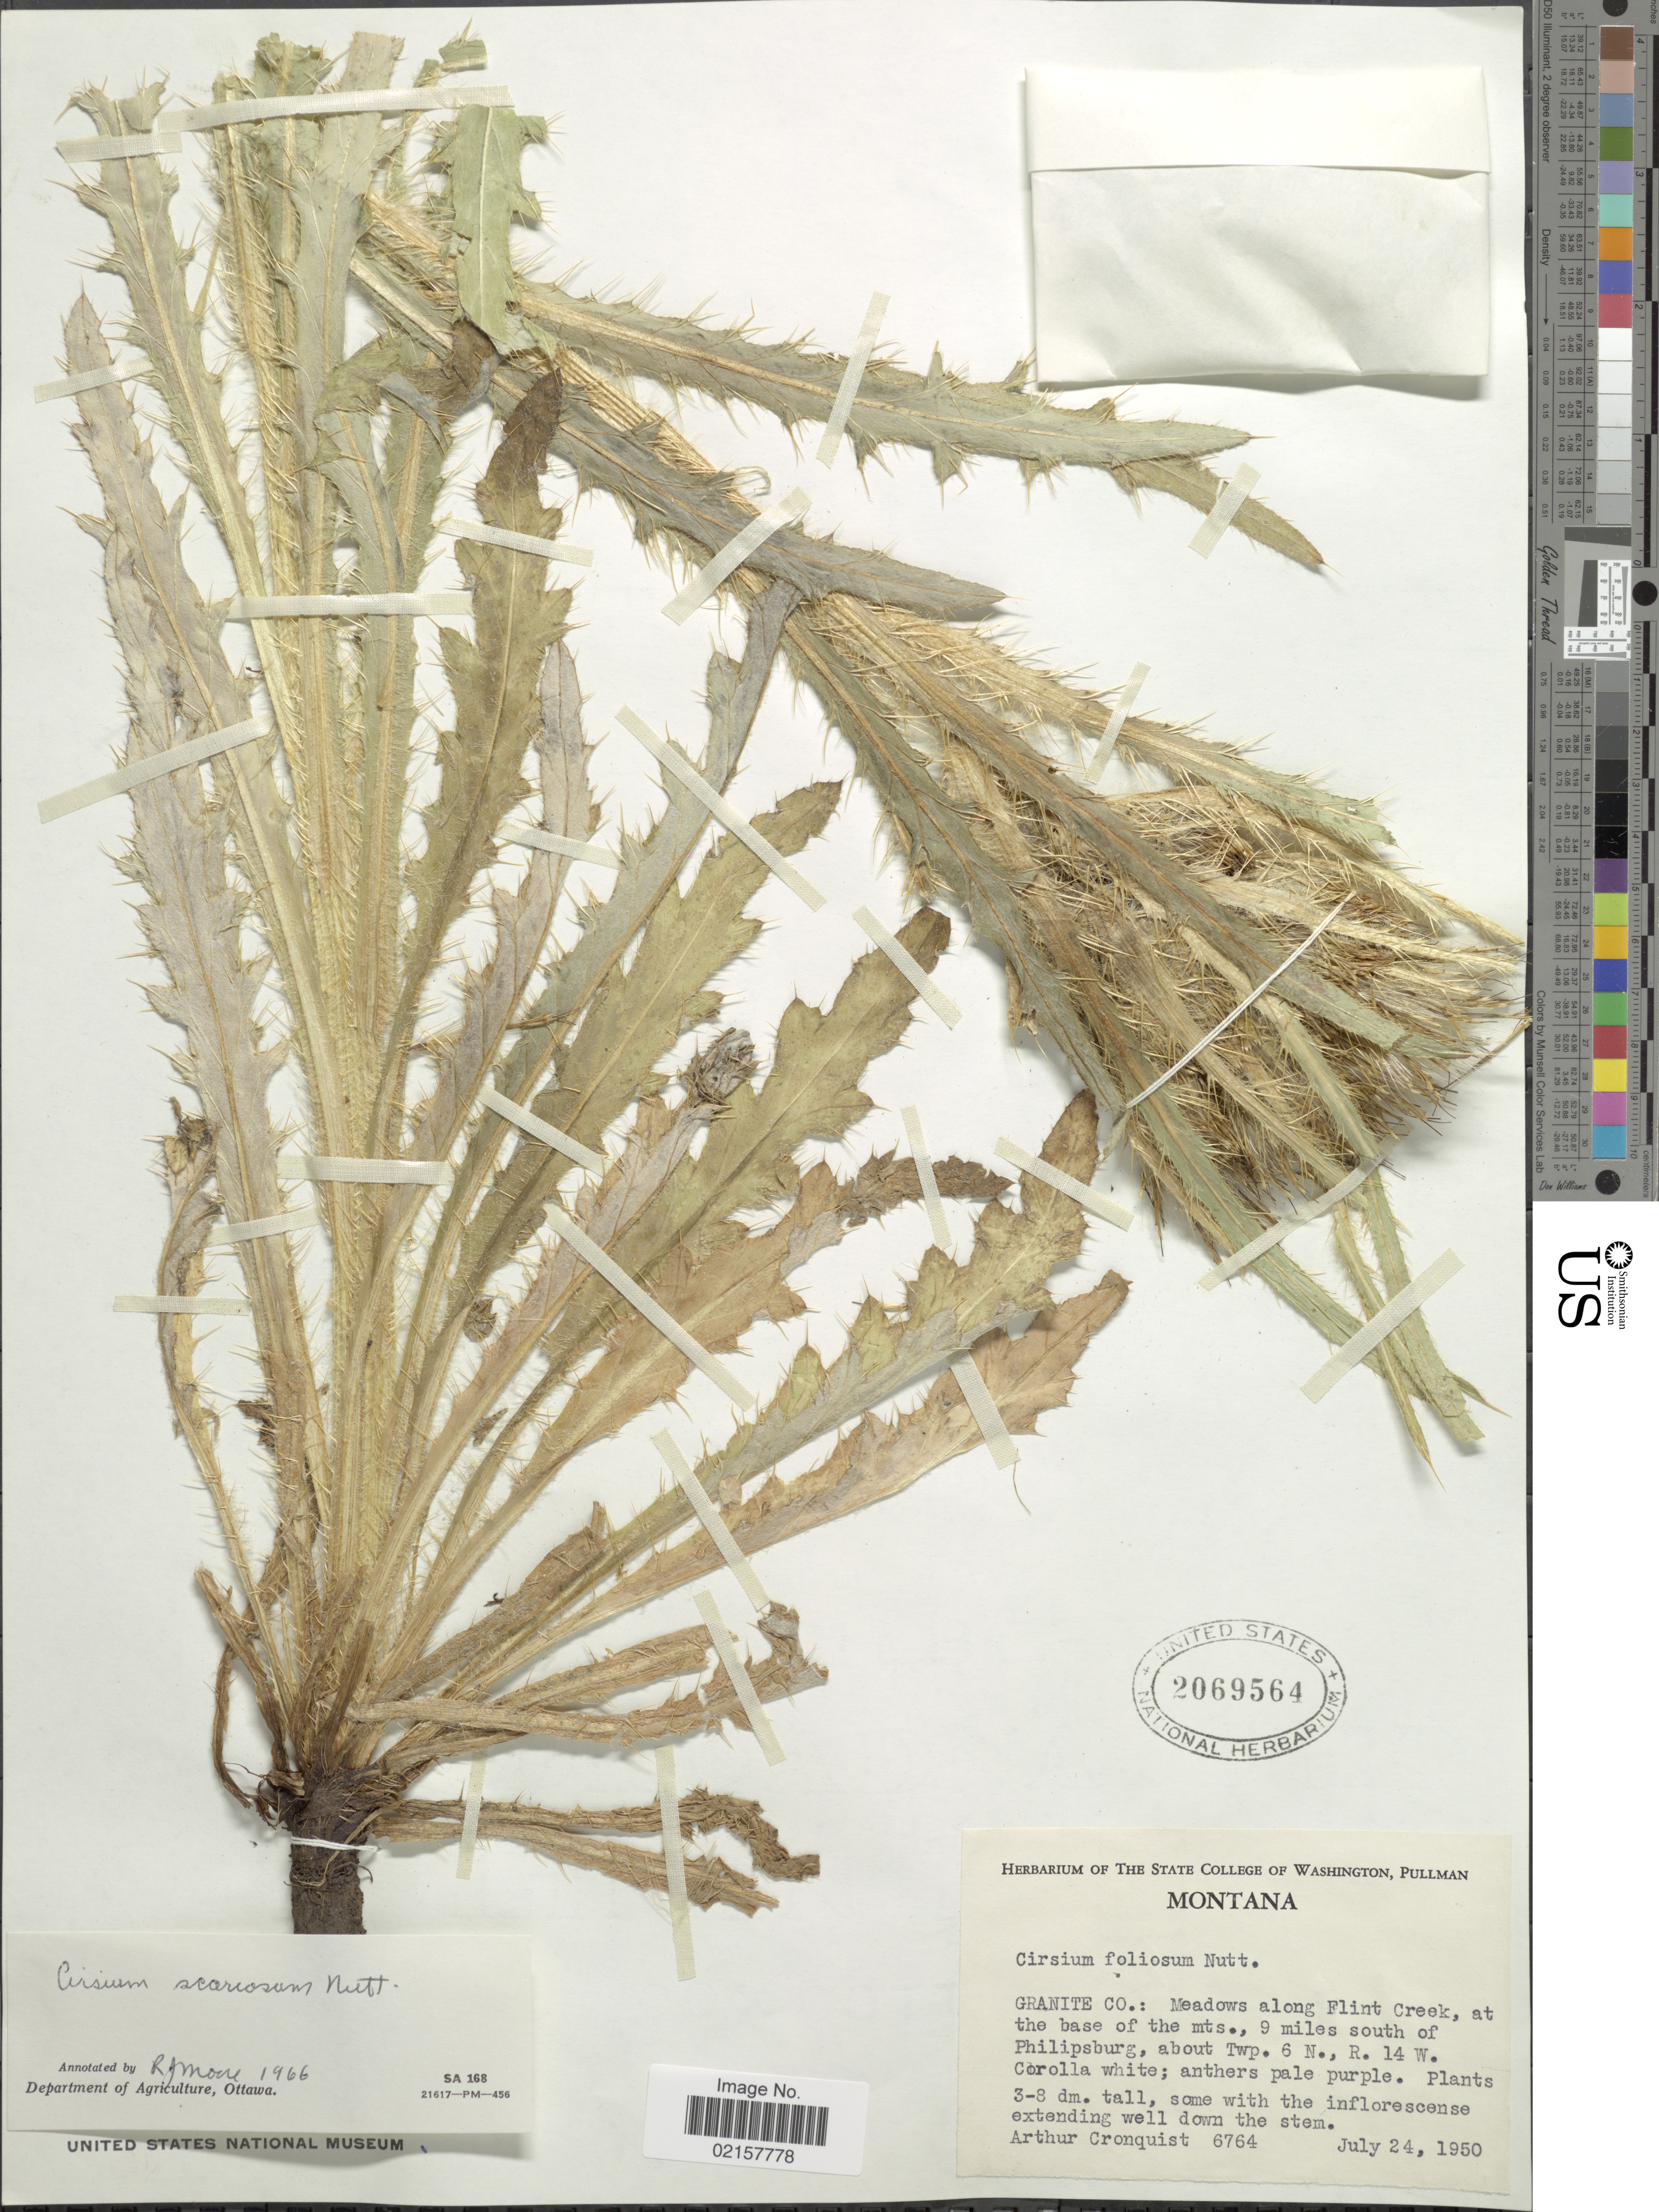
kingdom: Plantae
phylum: Tracheophyta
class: Magnoliopsida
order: Asterales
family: Asteraceae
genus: Cirsium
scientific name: Cirsium scariosum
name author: Nutt.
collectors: A. J. Cronquist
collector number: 6764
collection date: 1950-07-24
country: United States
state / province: Montana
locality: Granite Co.: Meadows along Flint Creek, at the base of the mts., 9 miles south of Philipsburg, about Twp. 6 N., R. 14 W.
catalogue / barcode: US 2069564